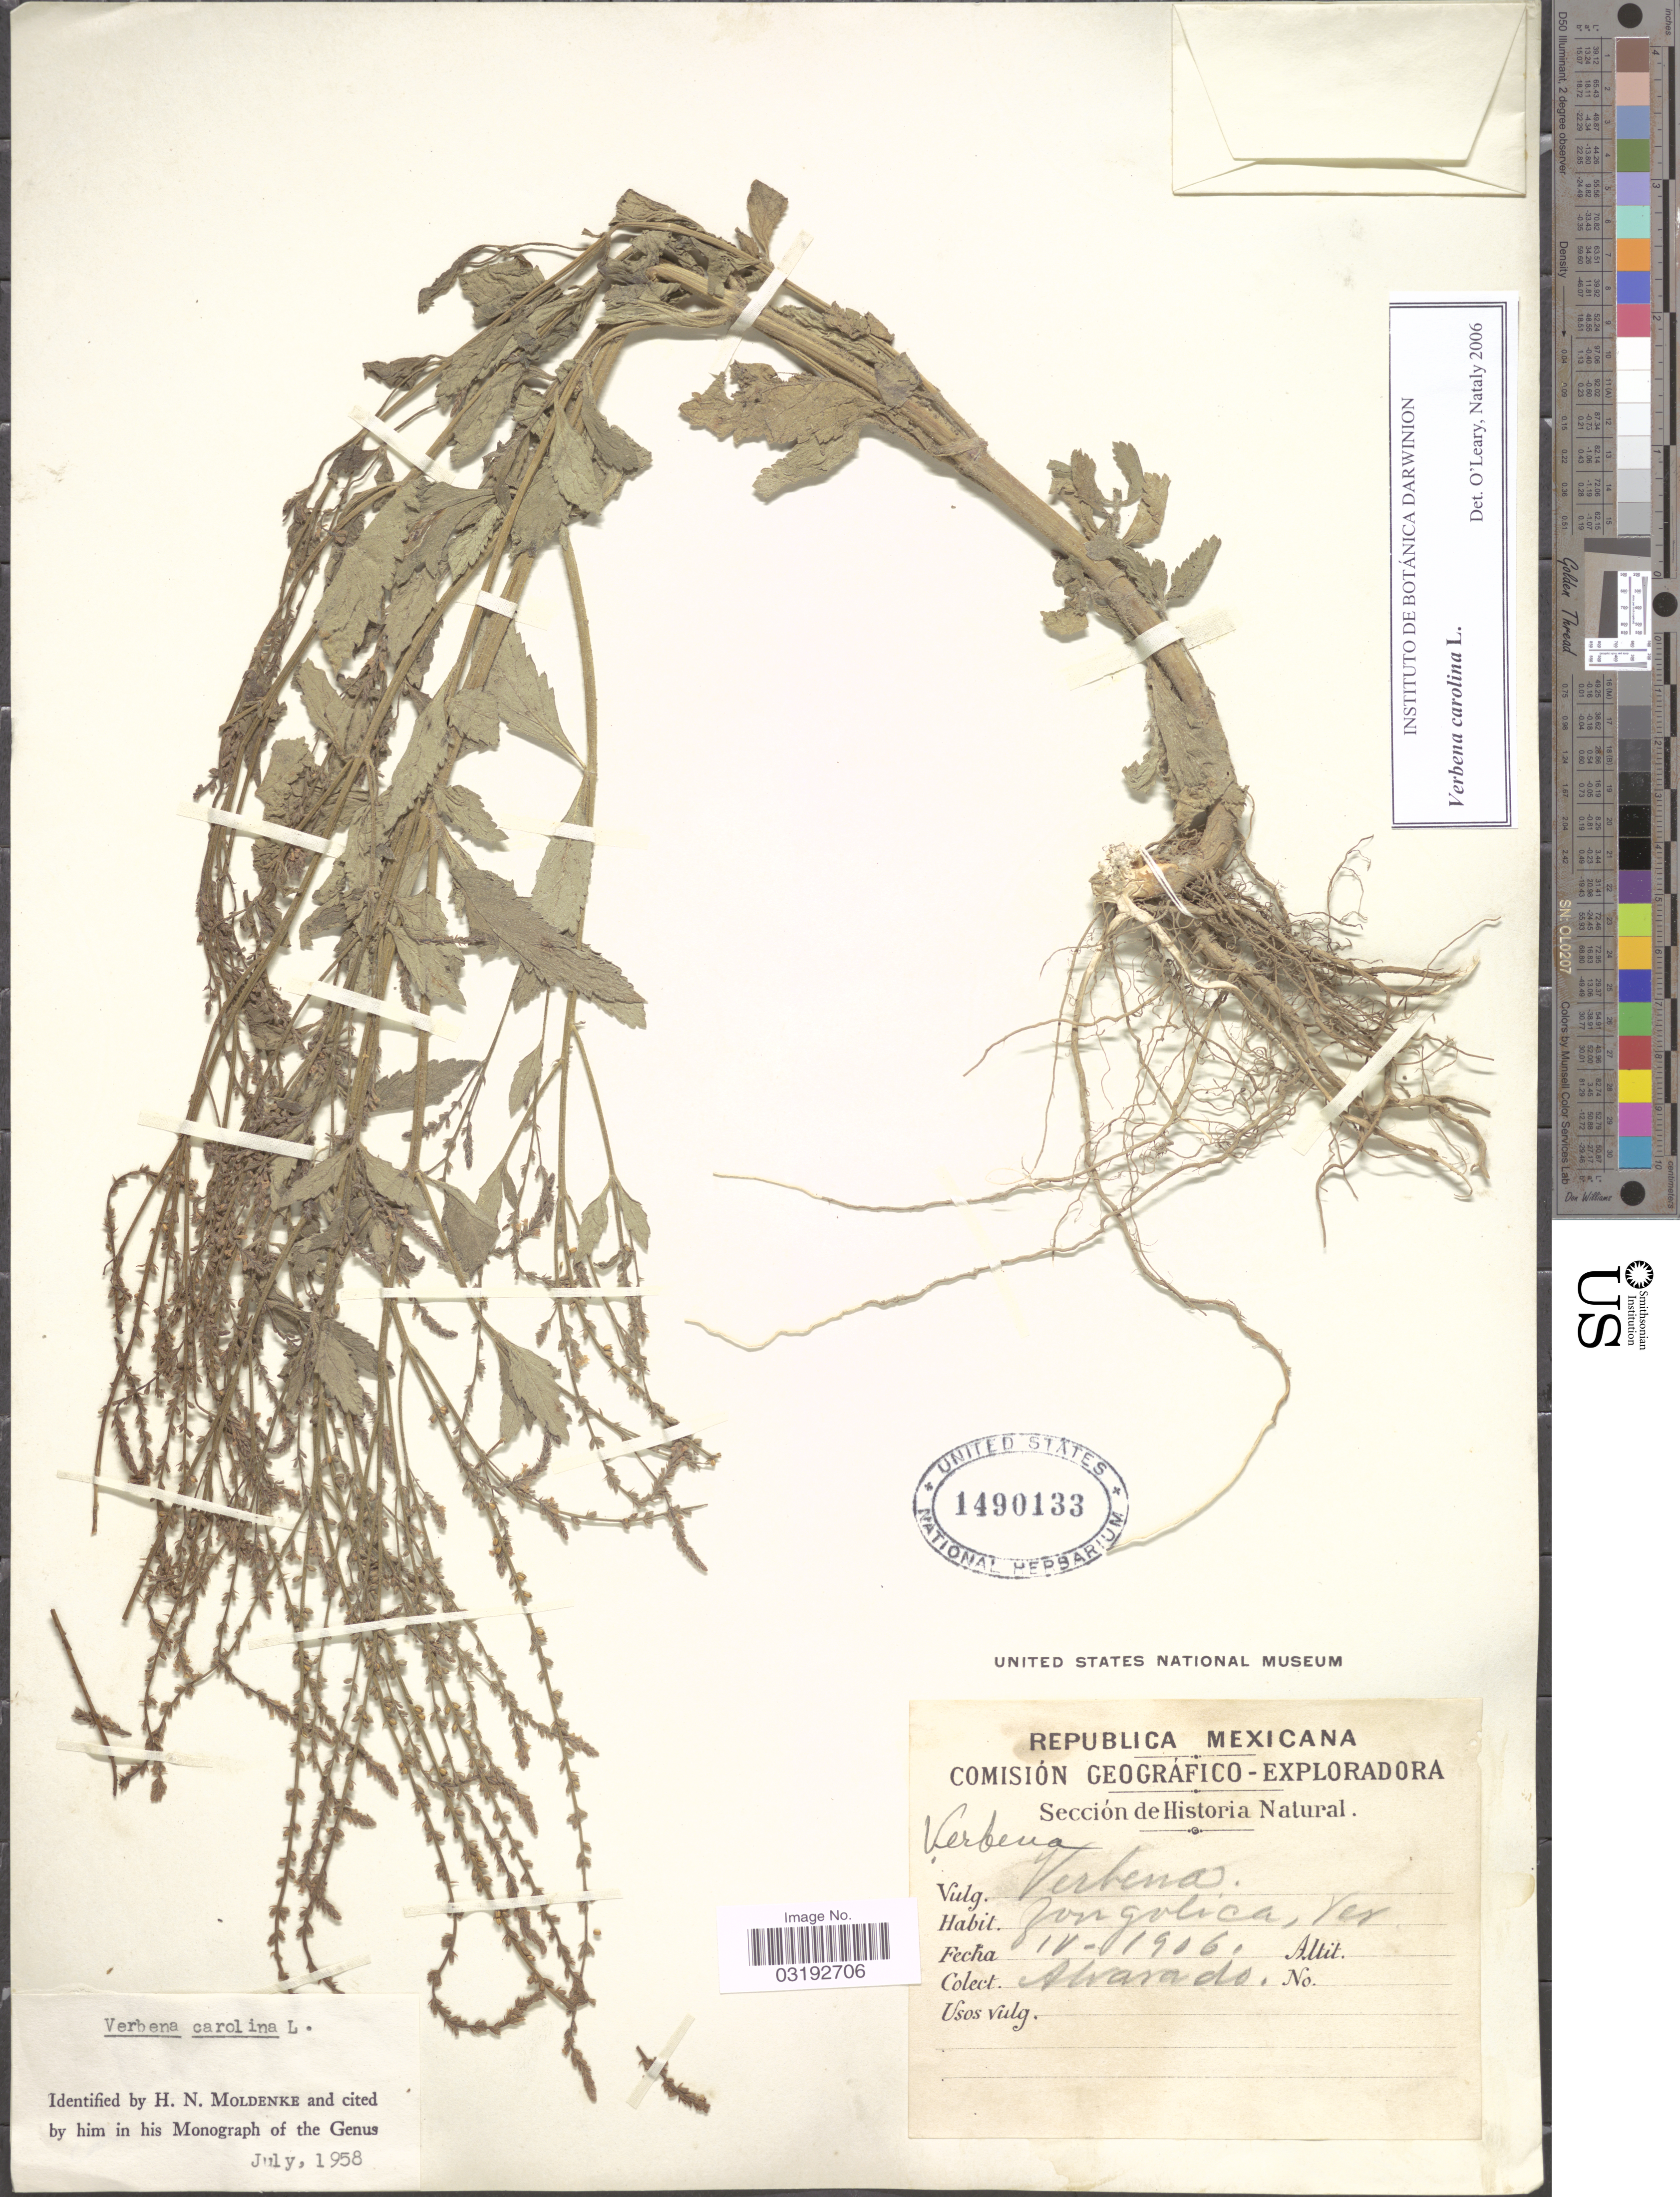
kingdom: Plantae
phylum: Tracheophyta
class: Magnoliopsida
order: Lamiales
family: Verbenaceae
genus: Verbena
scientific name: Verbena carolina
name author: L.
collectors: -. Alvarado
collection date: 1906-04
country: Mexico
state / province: Veracruz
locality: Zongolica, Ver.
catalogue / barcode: US 1490133